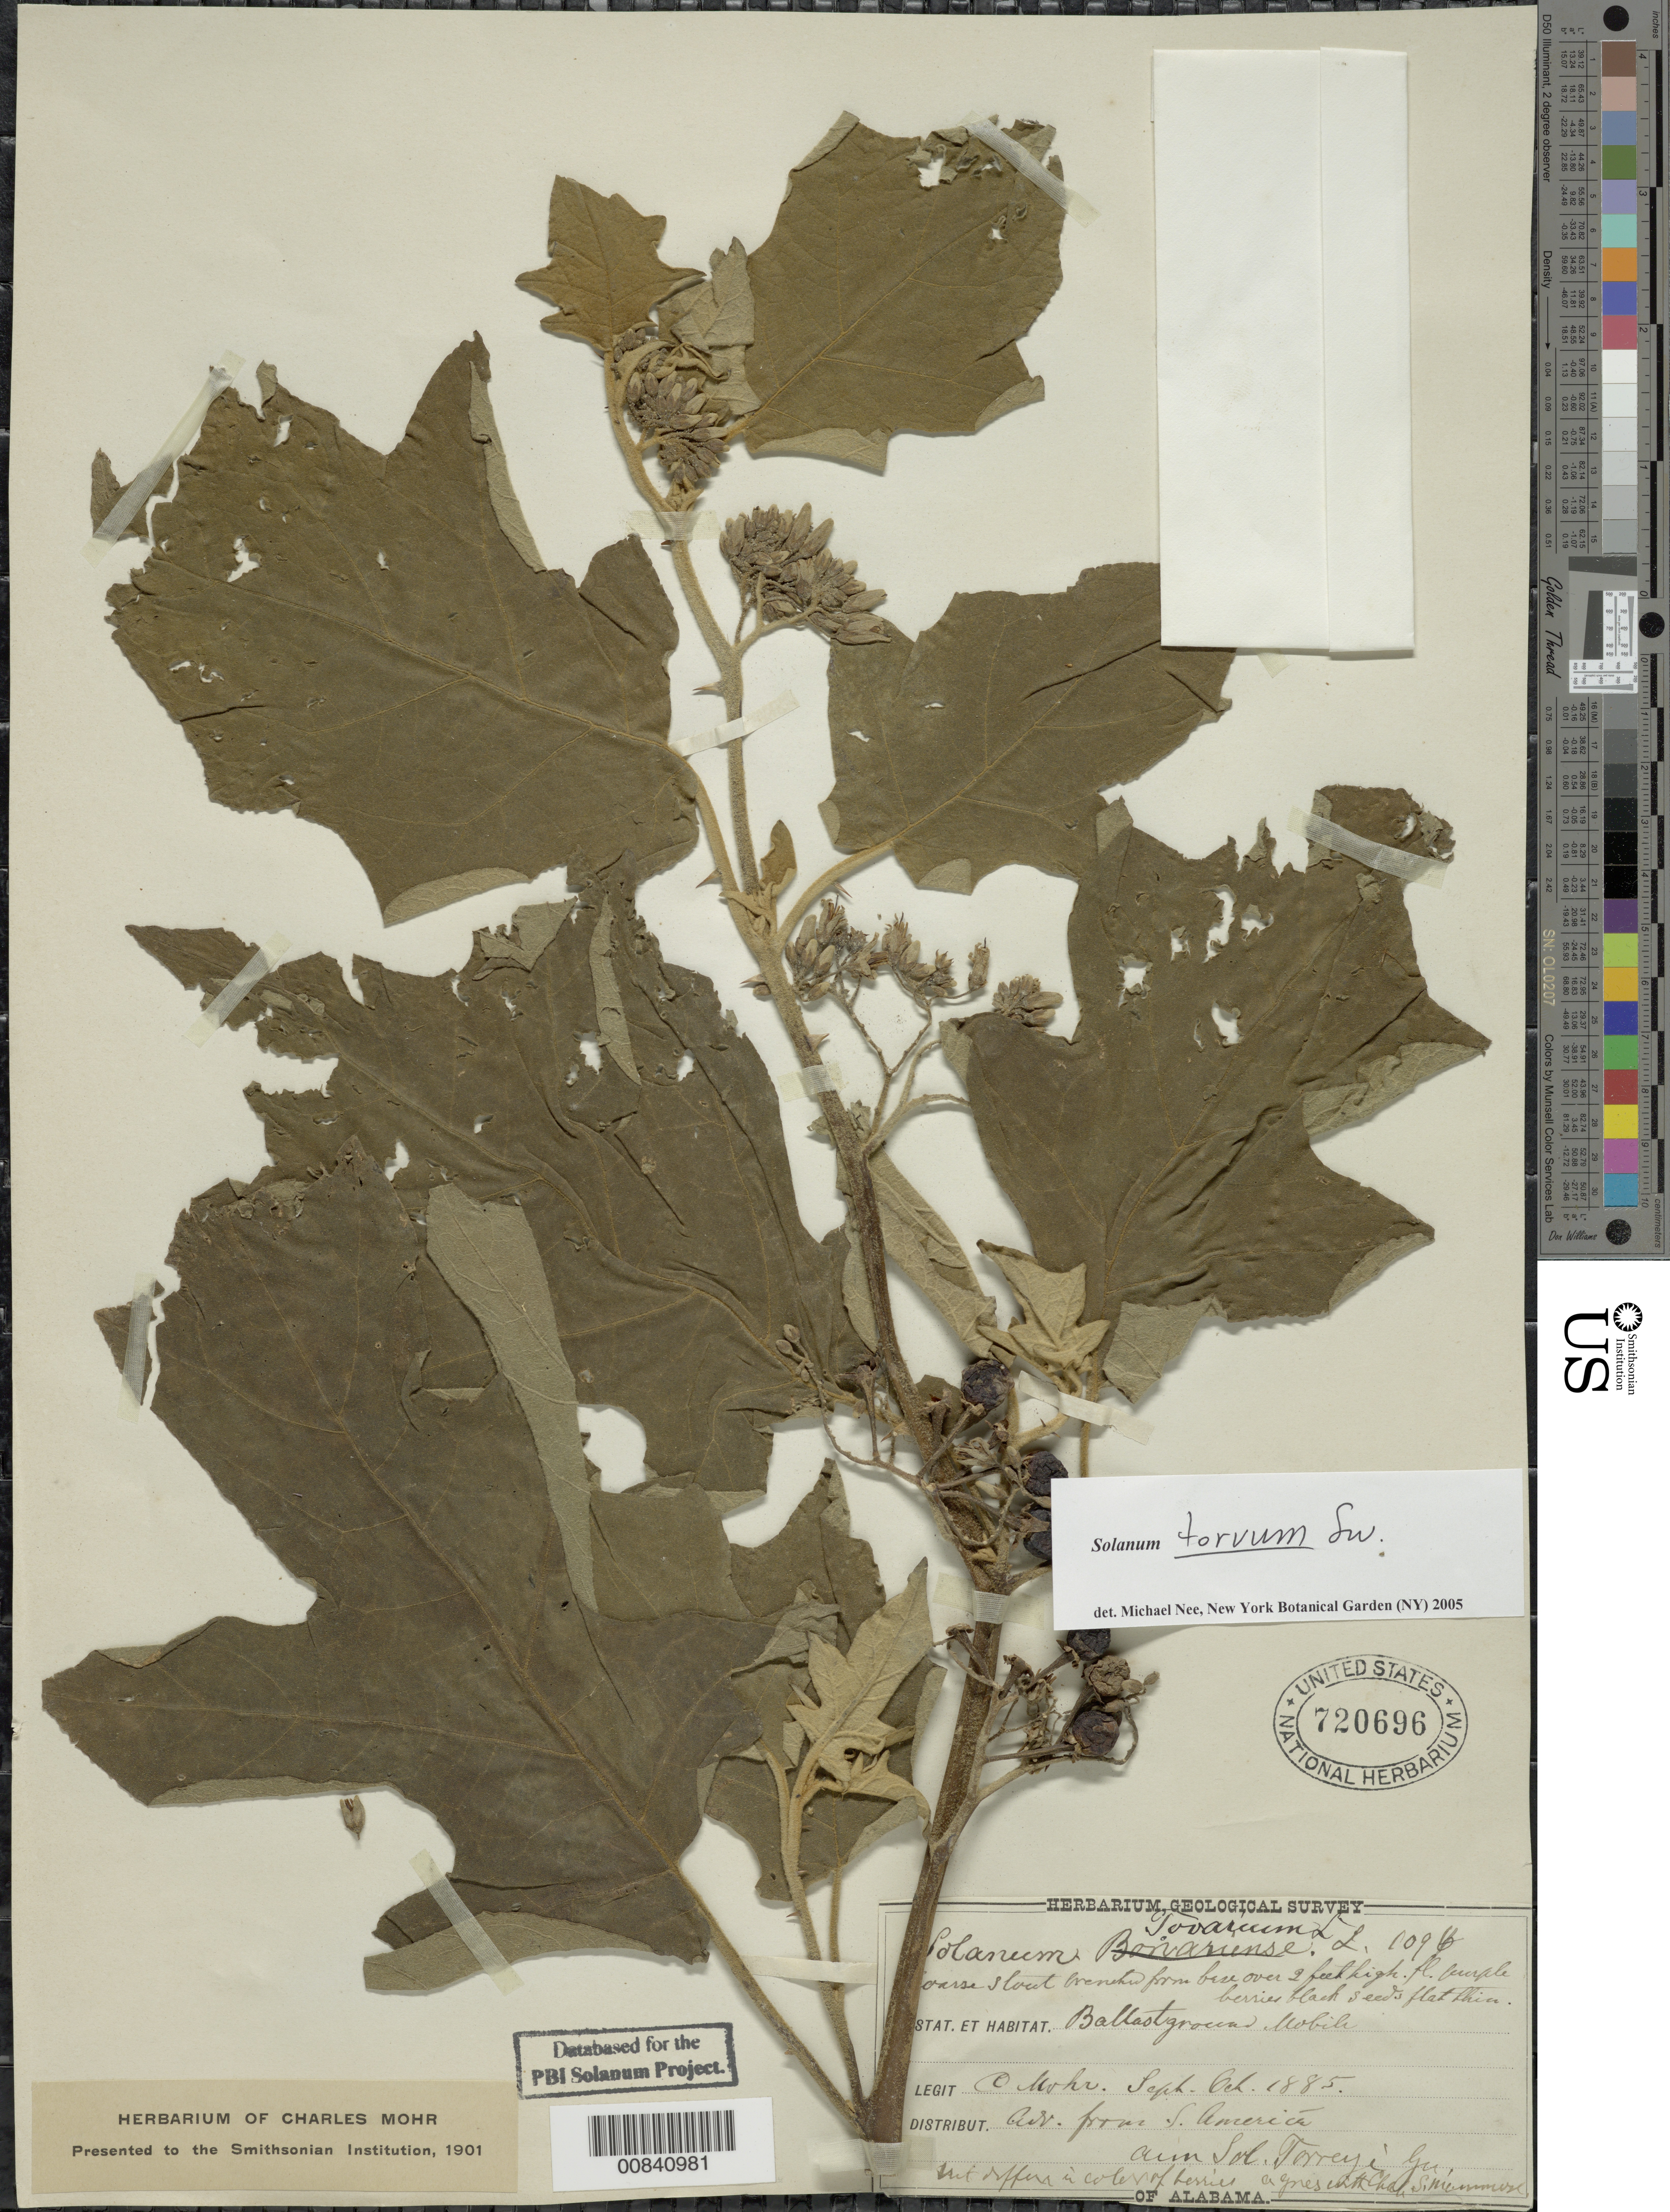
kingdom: Plantae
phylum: Tracheophyta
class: Magnoliopsida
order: Solanales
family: Solanaceae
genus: Solanum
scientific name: Solanum torvum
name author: Sw.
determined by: Nee, Michael H.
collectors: C. T. Mohr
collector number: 1094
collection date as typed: Oct 1885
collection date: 1885-10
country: United States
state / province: Alabama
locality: Mobile.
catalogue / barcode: US 720696